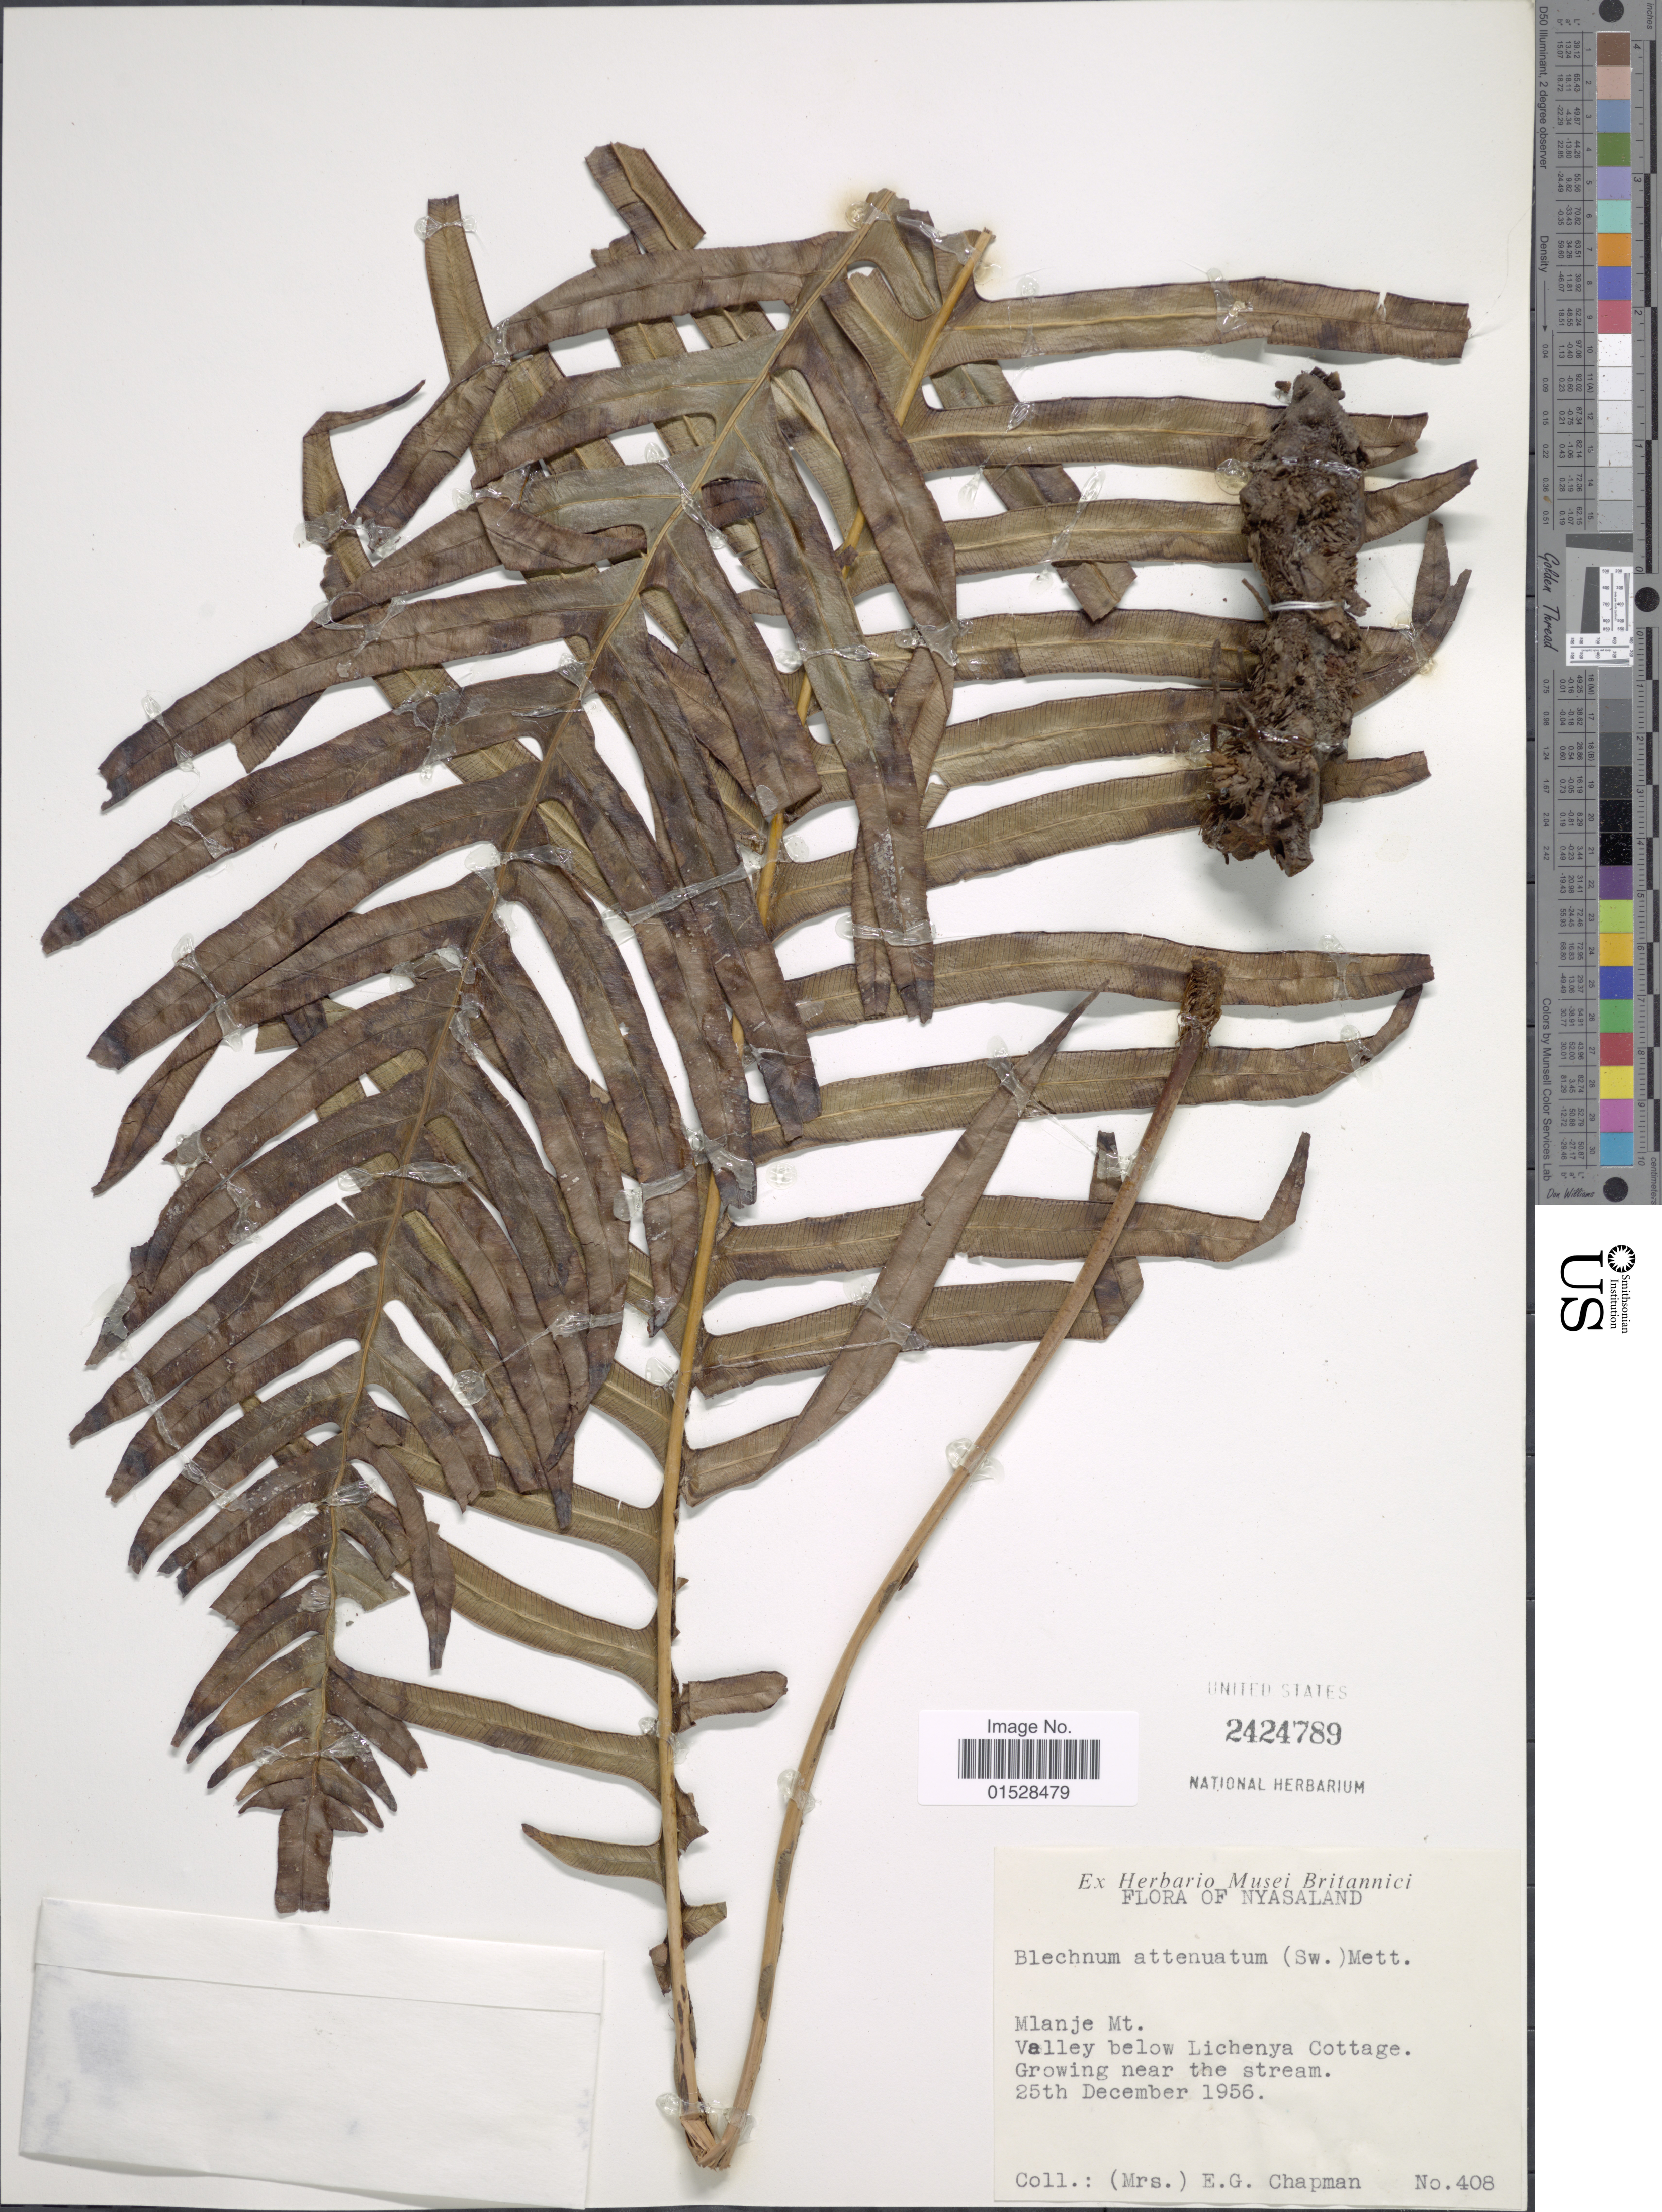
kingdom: Plantae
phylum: Tracheophyta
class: Polypodiopsida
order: Polypodiales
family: Blechnaceae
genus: Blechnum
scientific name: Blechnum attenuatum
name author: (Sw.) Mett.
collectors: E. Chapman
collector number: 408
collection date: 1956-12-25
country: Malawi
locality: Nyasaland, Mlanje Mt., Valley below Lichenya Cottage, growing near the stream.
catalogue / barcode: US 2424789